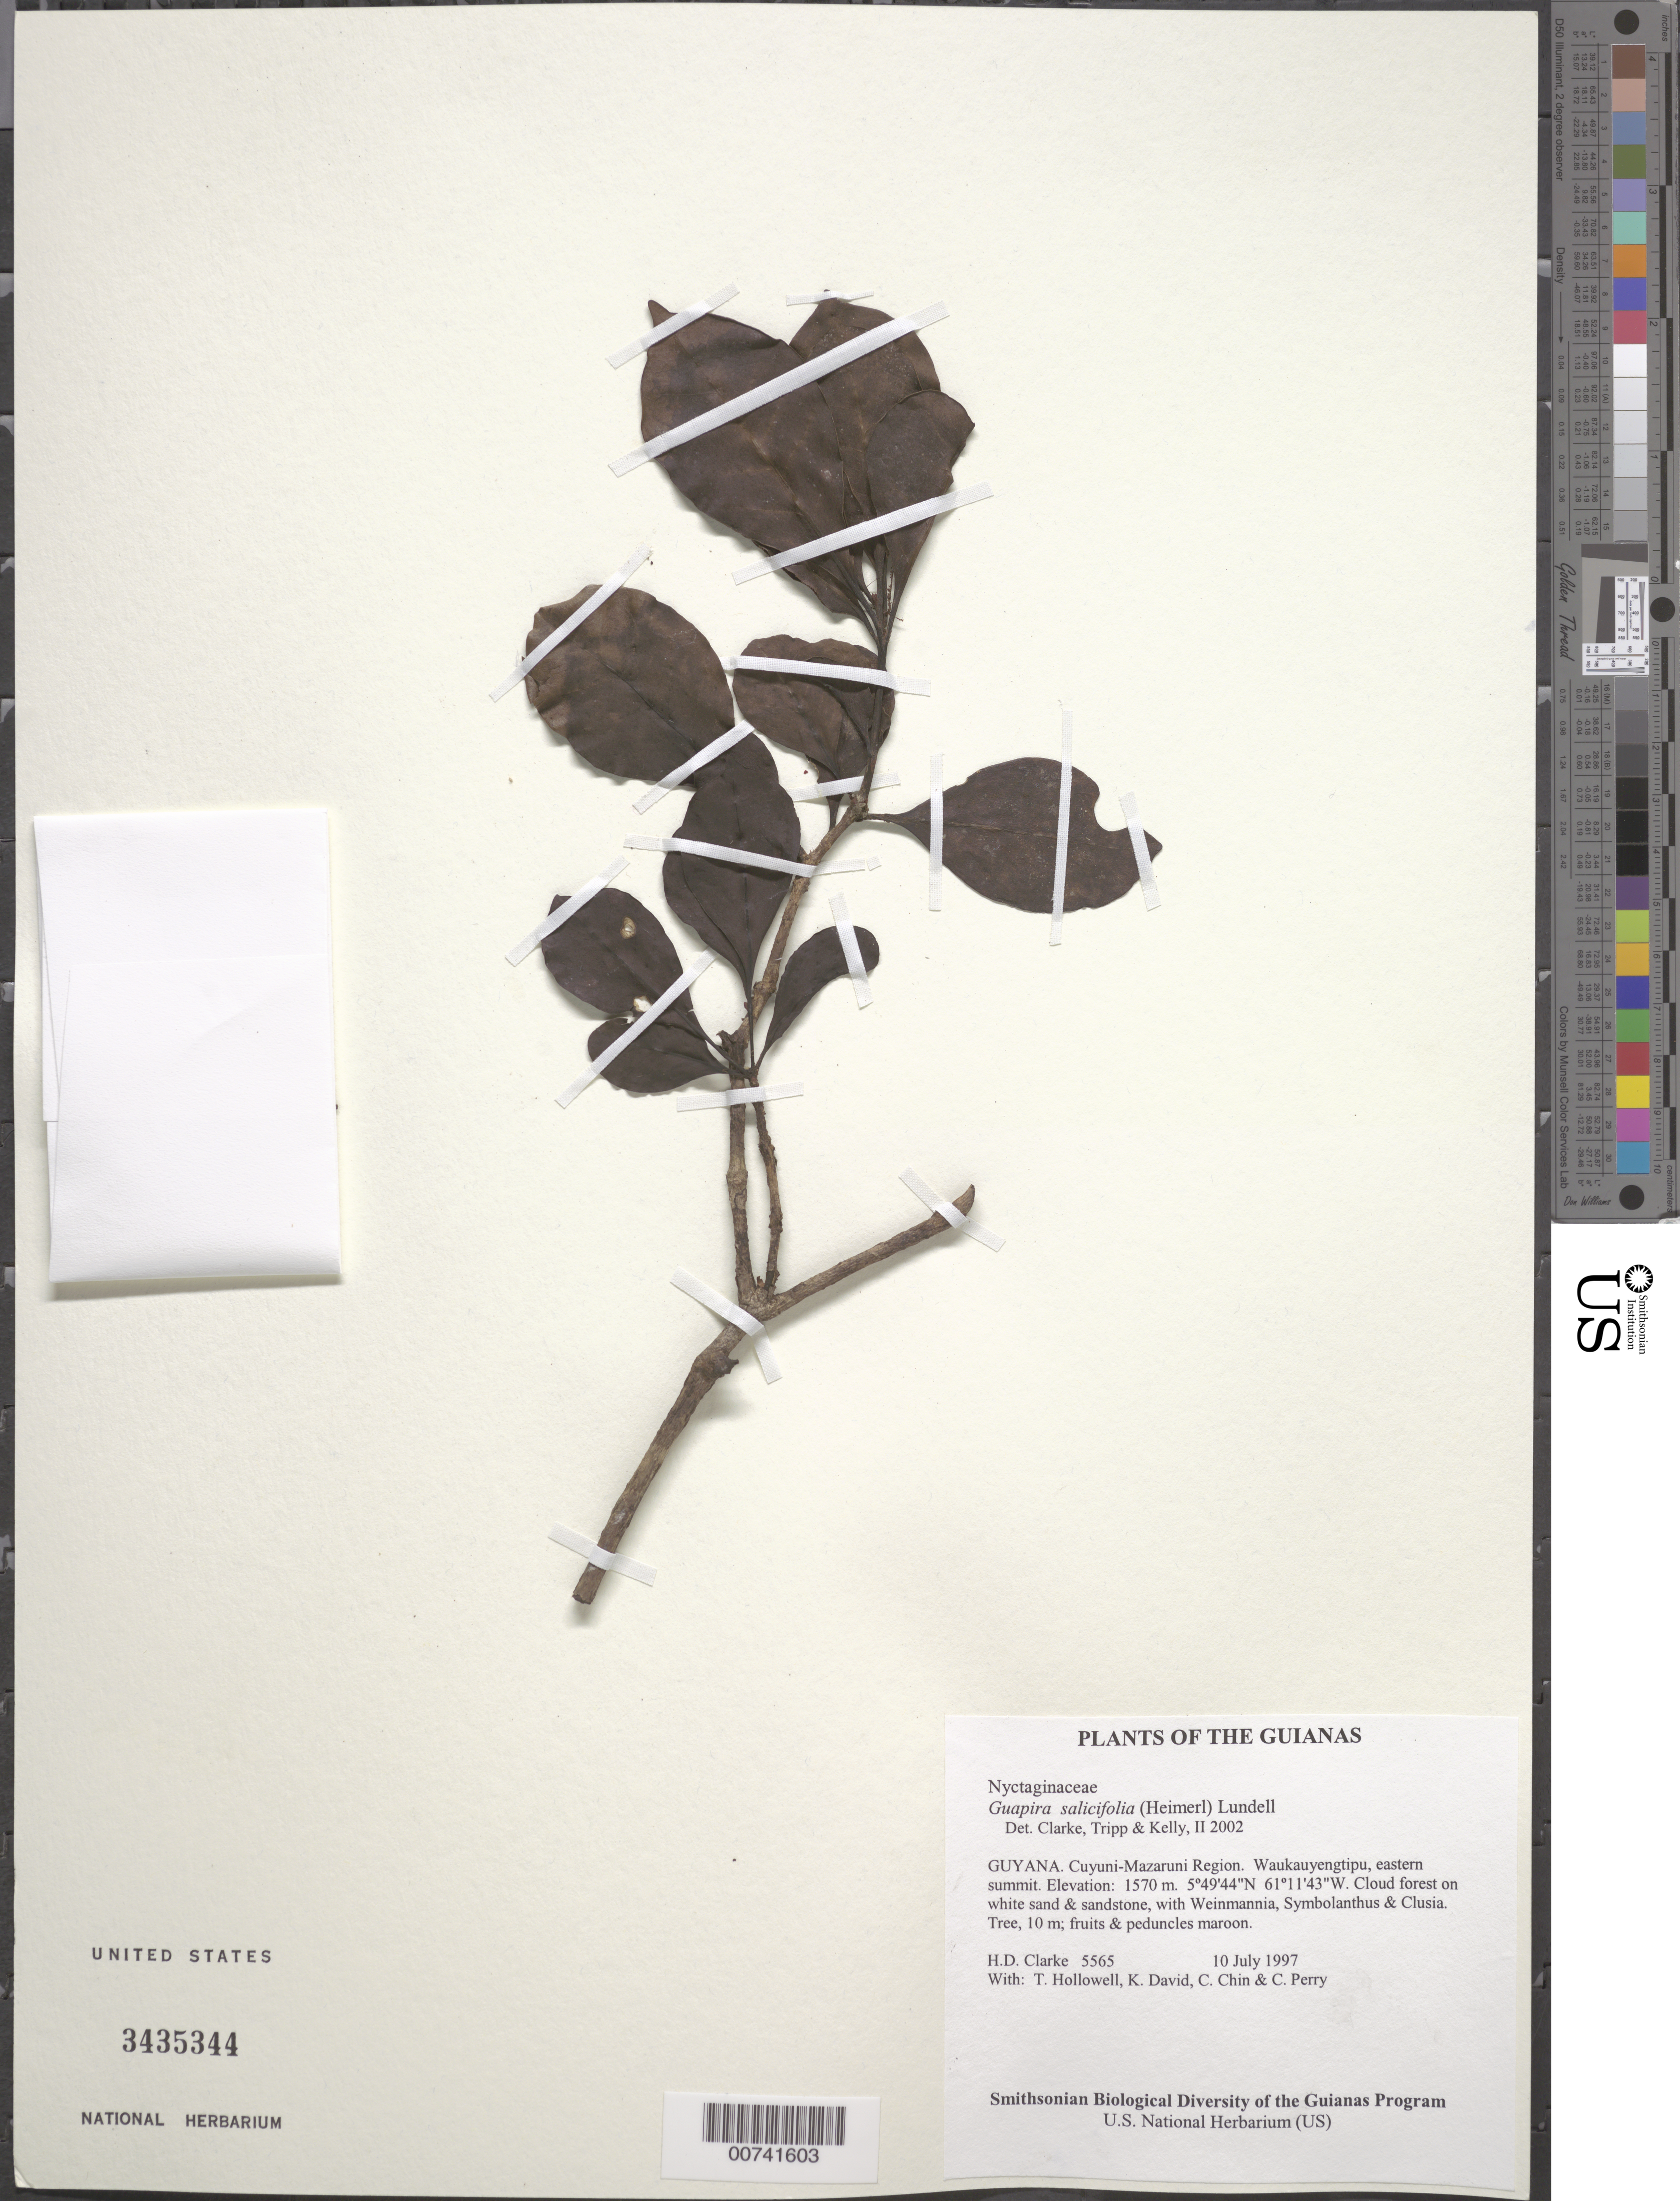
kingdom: Plantae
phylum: Tracheophyta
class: Magnoliopsida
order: Caryophyllales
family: Nyctaginaceae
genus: Guapira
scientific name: Guapira salicifolia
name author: (Heimerl) Lundell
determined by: Kelly, J.; Clarke, H. D.; Tripp, E. A.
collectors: H. D. Clarke, T. Hollowell, K. David, C. Chin & C. Perry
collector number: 5565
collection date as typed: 10 July 1997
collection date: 1997-07-10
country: Guyana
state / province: Cuyuni-Mazaruni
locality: Waukauyengtipu, eastern summit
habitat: Cloud forest on white sand & sandstone, with Weinmannia, Symbolanthus & Clusia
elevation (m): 1570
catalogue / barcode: US 3435344